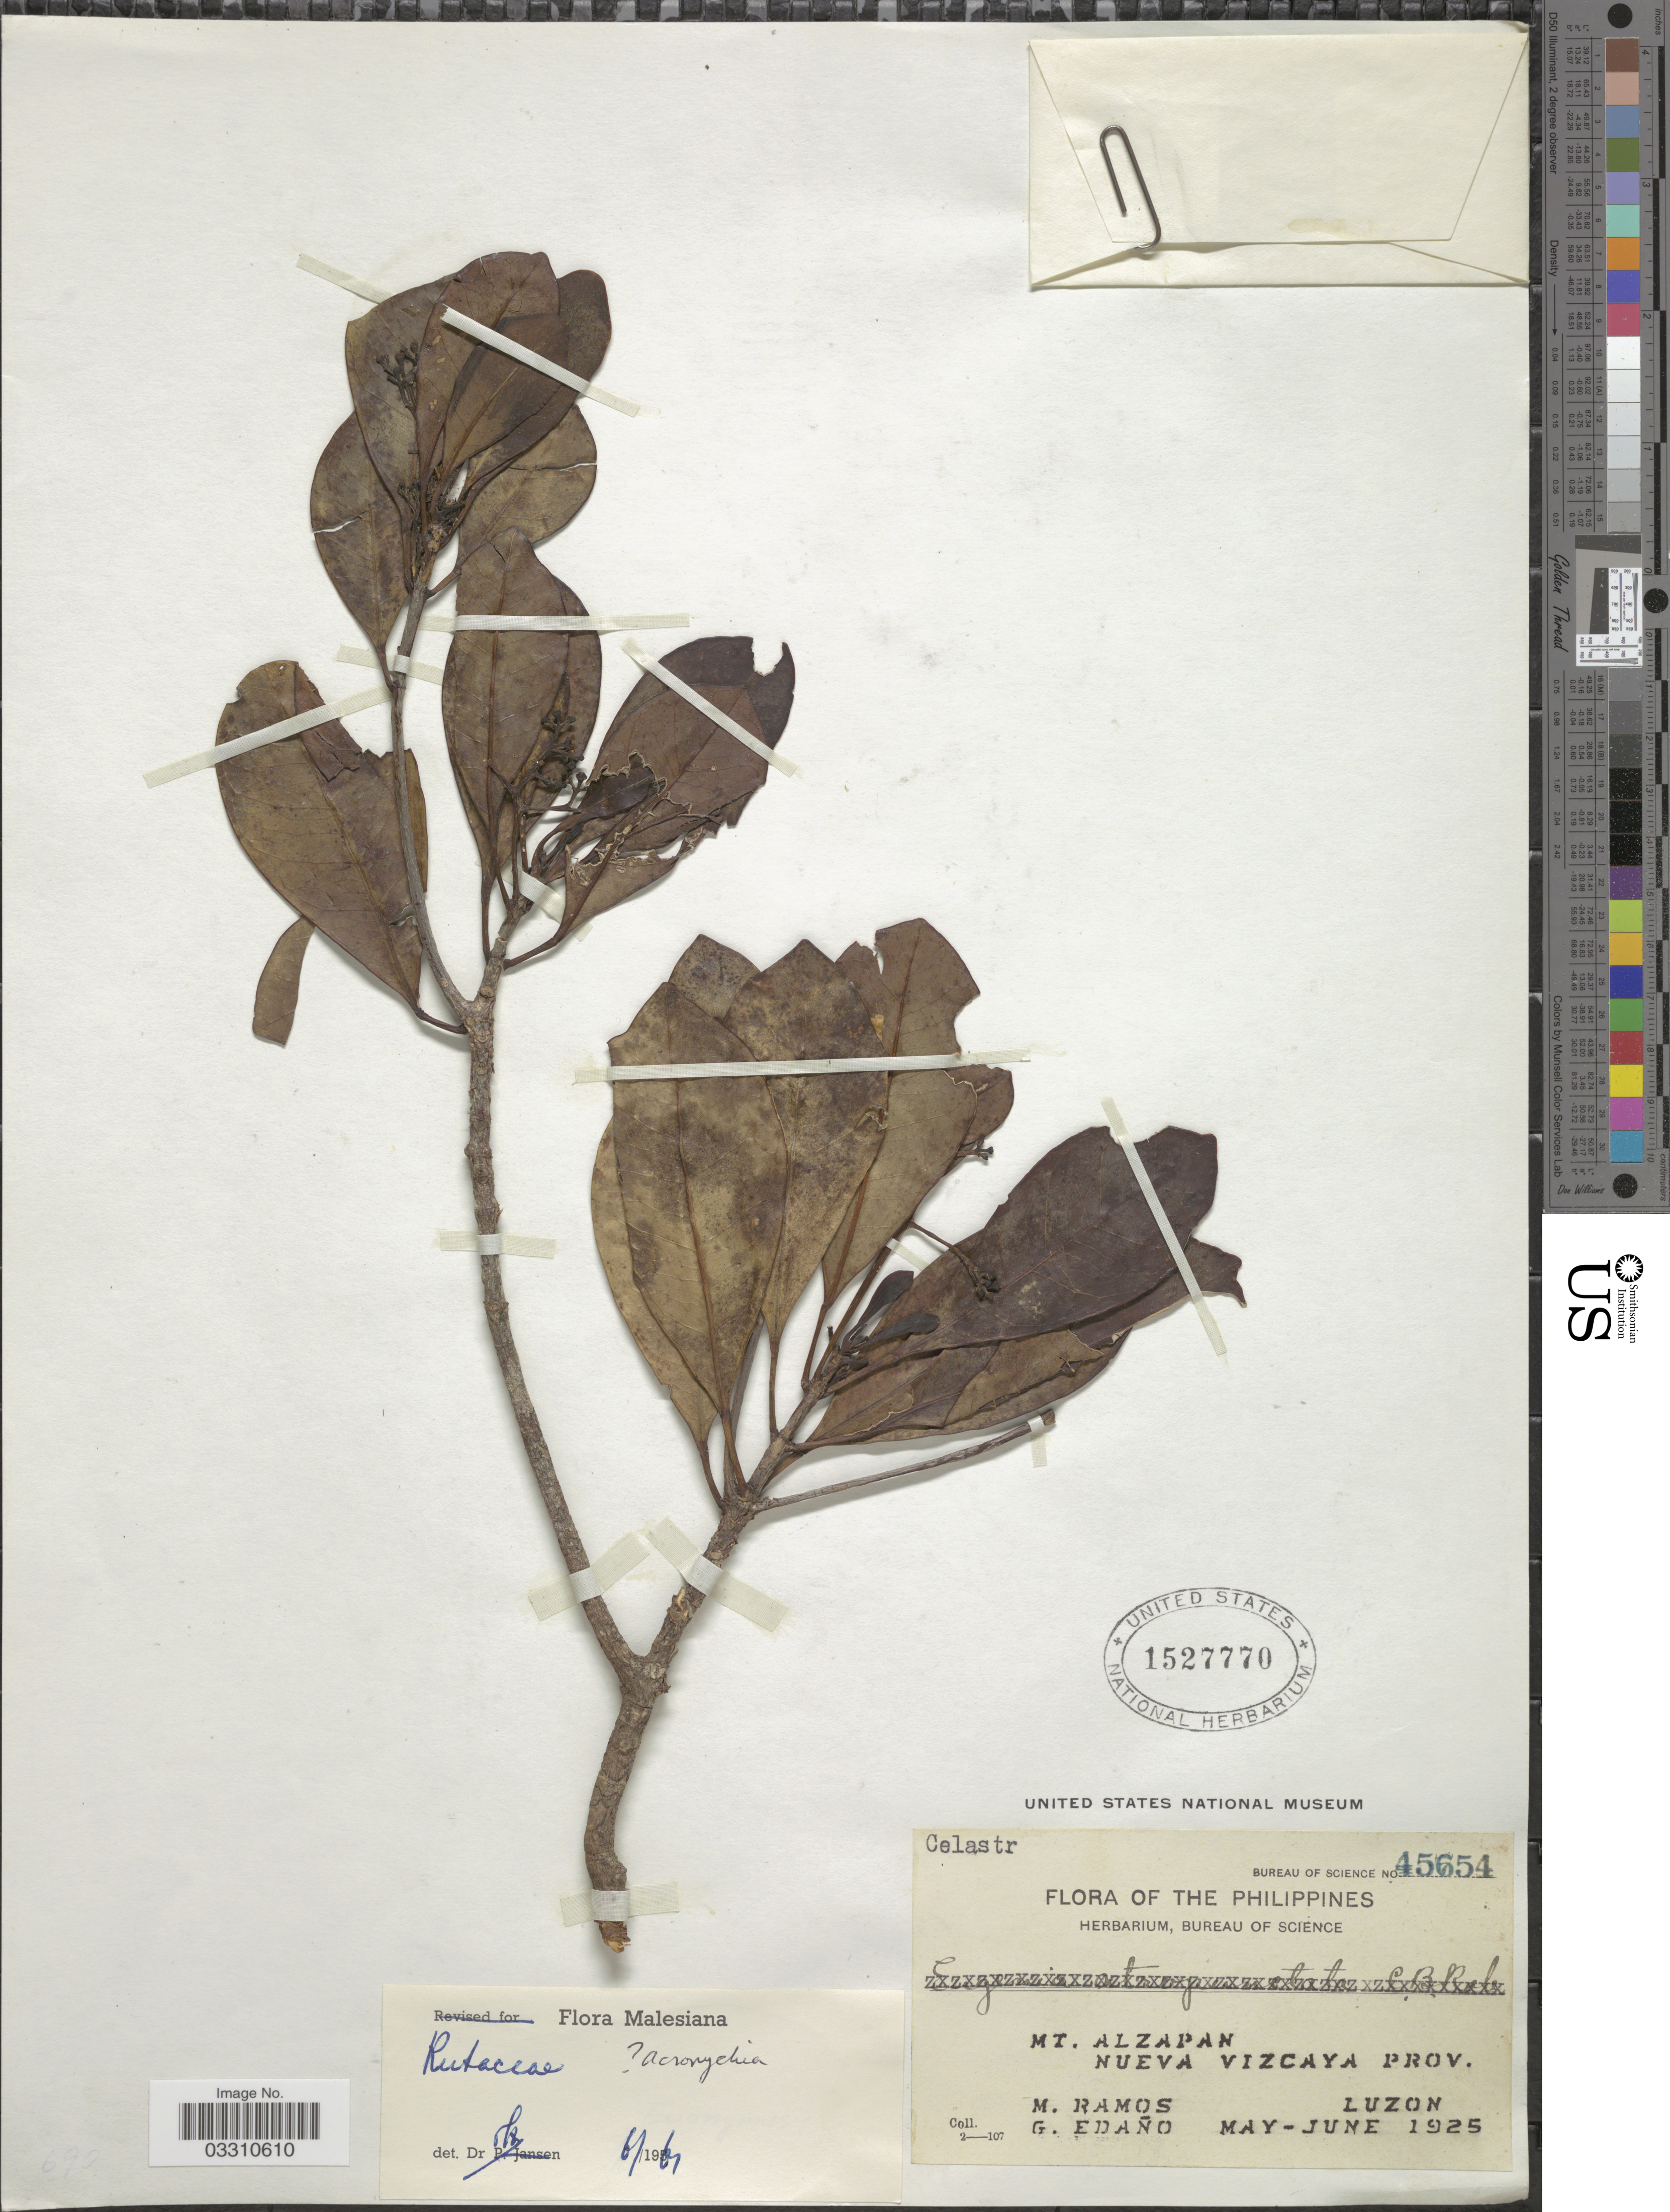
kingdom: Plantae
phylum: Tracheophyta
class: Magnoliopsida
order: Sapindales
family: Rutaceae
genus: Acronychia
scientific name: Acronychia sp.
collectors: M. Ramos & G. Edaño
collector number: Bureau of Science 45654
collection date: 1925-05/1925-06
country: Philippines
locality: Mt. Alzapan. Nueva Vizcaya Prov. Luzon.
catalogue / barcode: US 1527770